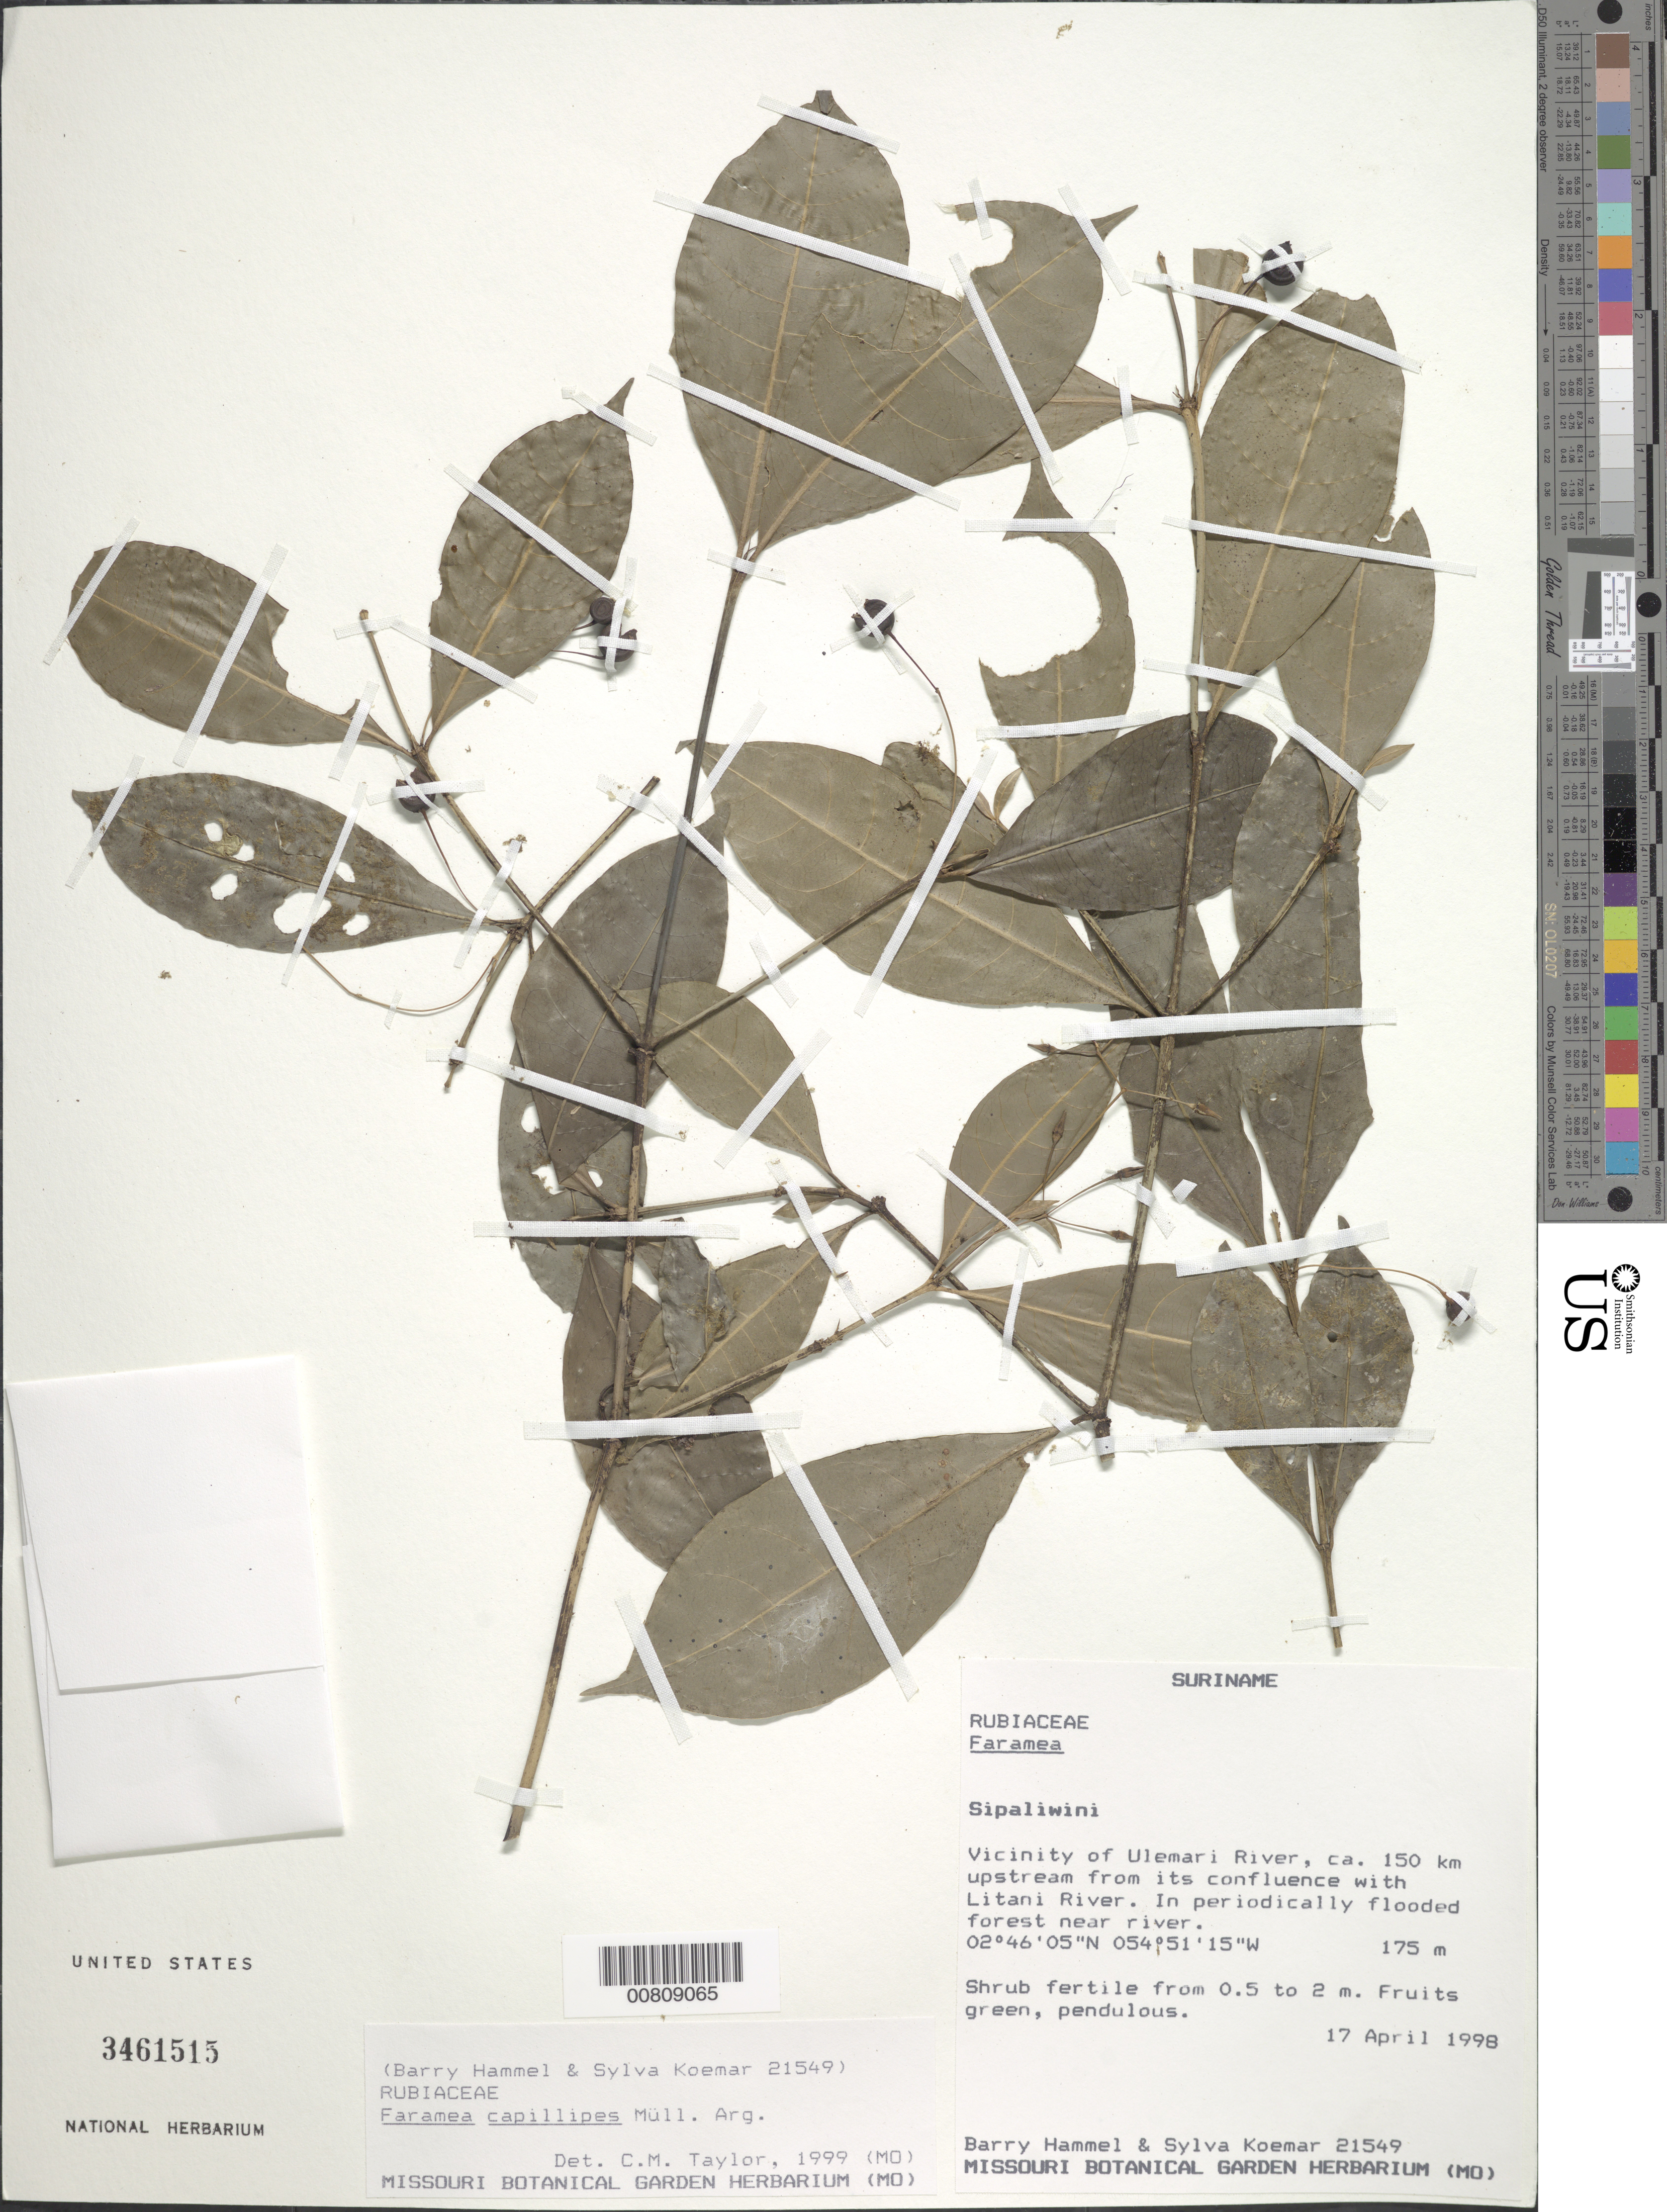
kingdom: Plantae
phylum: Tracheophyta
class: Magnoliopsida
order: Gentianales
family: Rubiaceae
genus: Faramea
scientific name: Faramea capillipes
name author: Müll. Arg.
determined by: Taylor, Charlotte M.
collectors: B. Hammel & S. Koemar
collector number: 21549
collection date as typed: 17-Apr-98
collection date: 1998-04-17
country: Suriname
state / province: Sipaliwini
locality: Ulemari R., ca. 150 km upstream from confl. with Litani R.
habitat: Periodically flooded forest near river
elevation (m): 175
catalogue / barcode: US 3461515